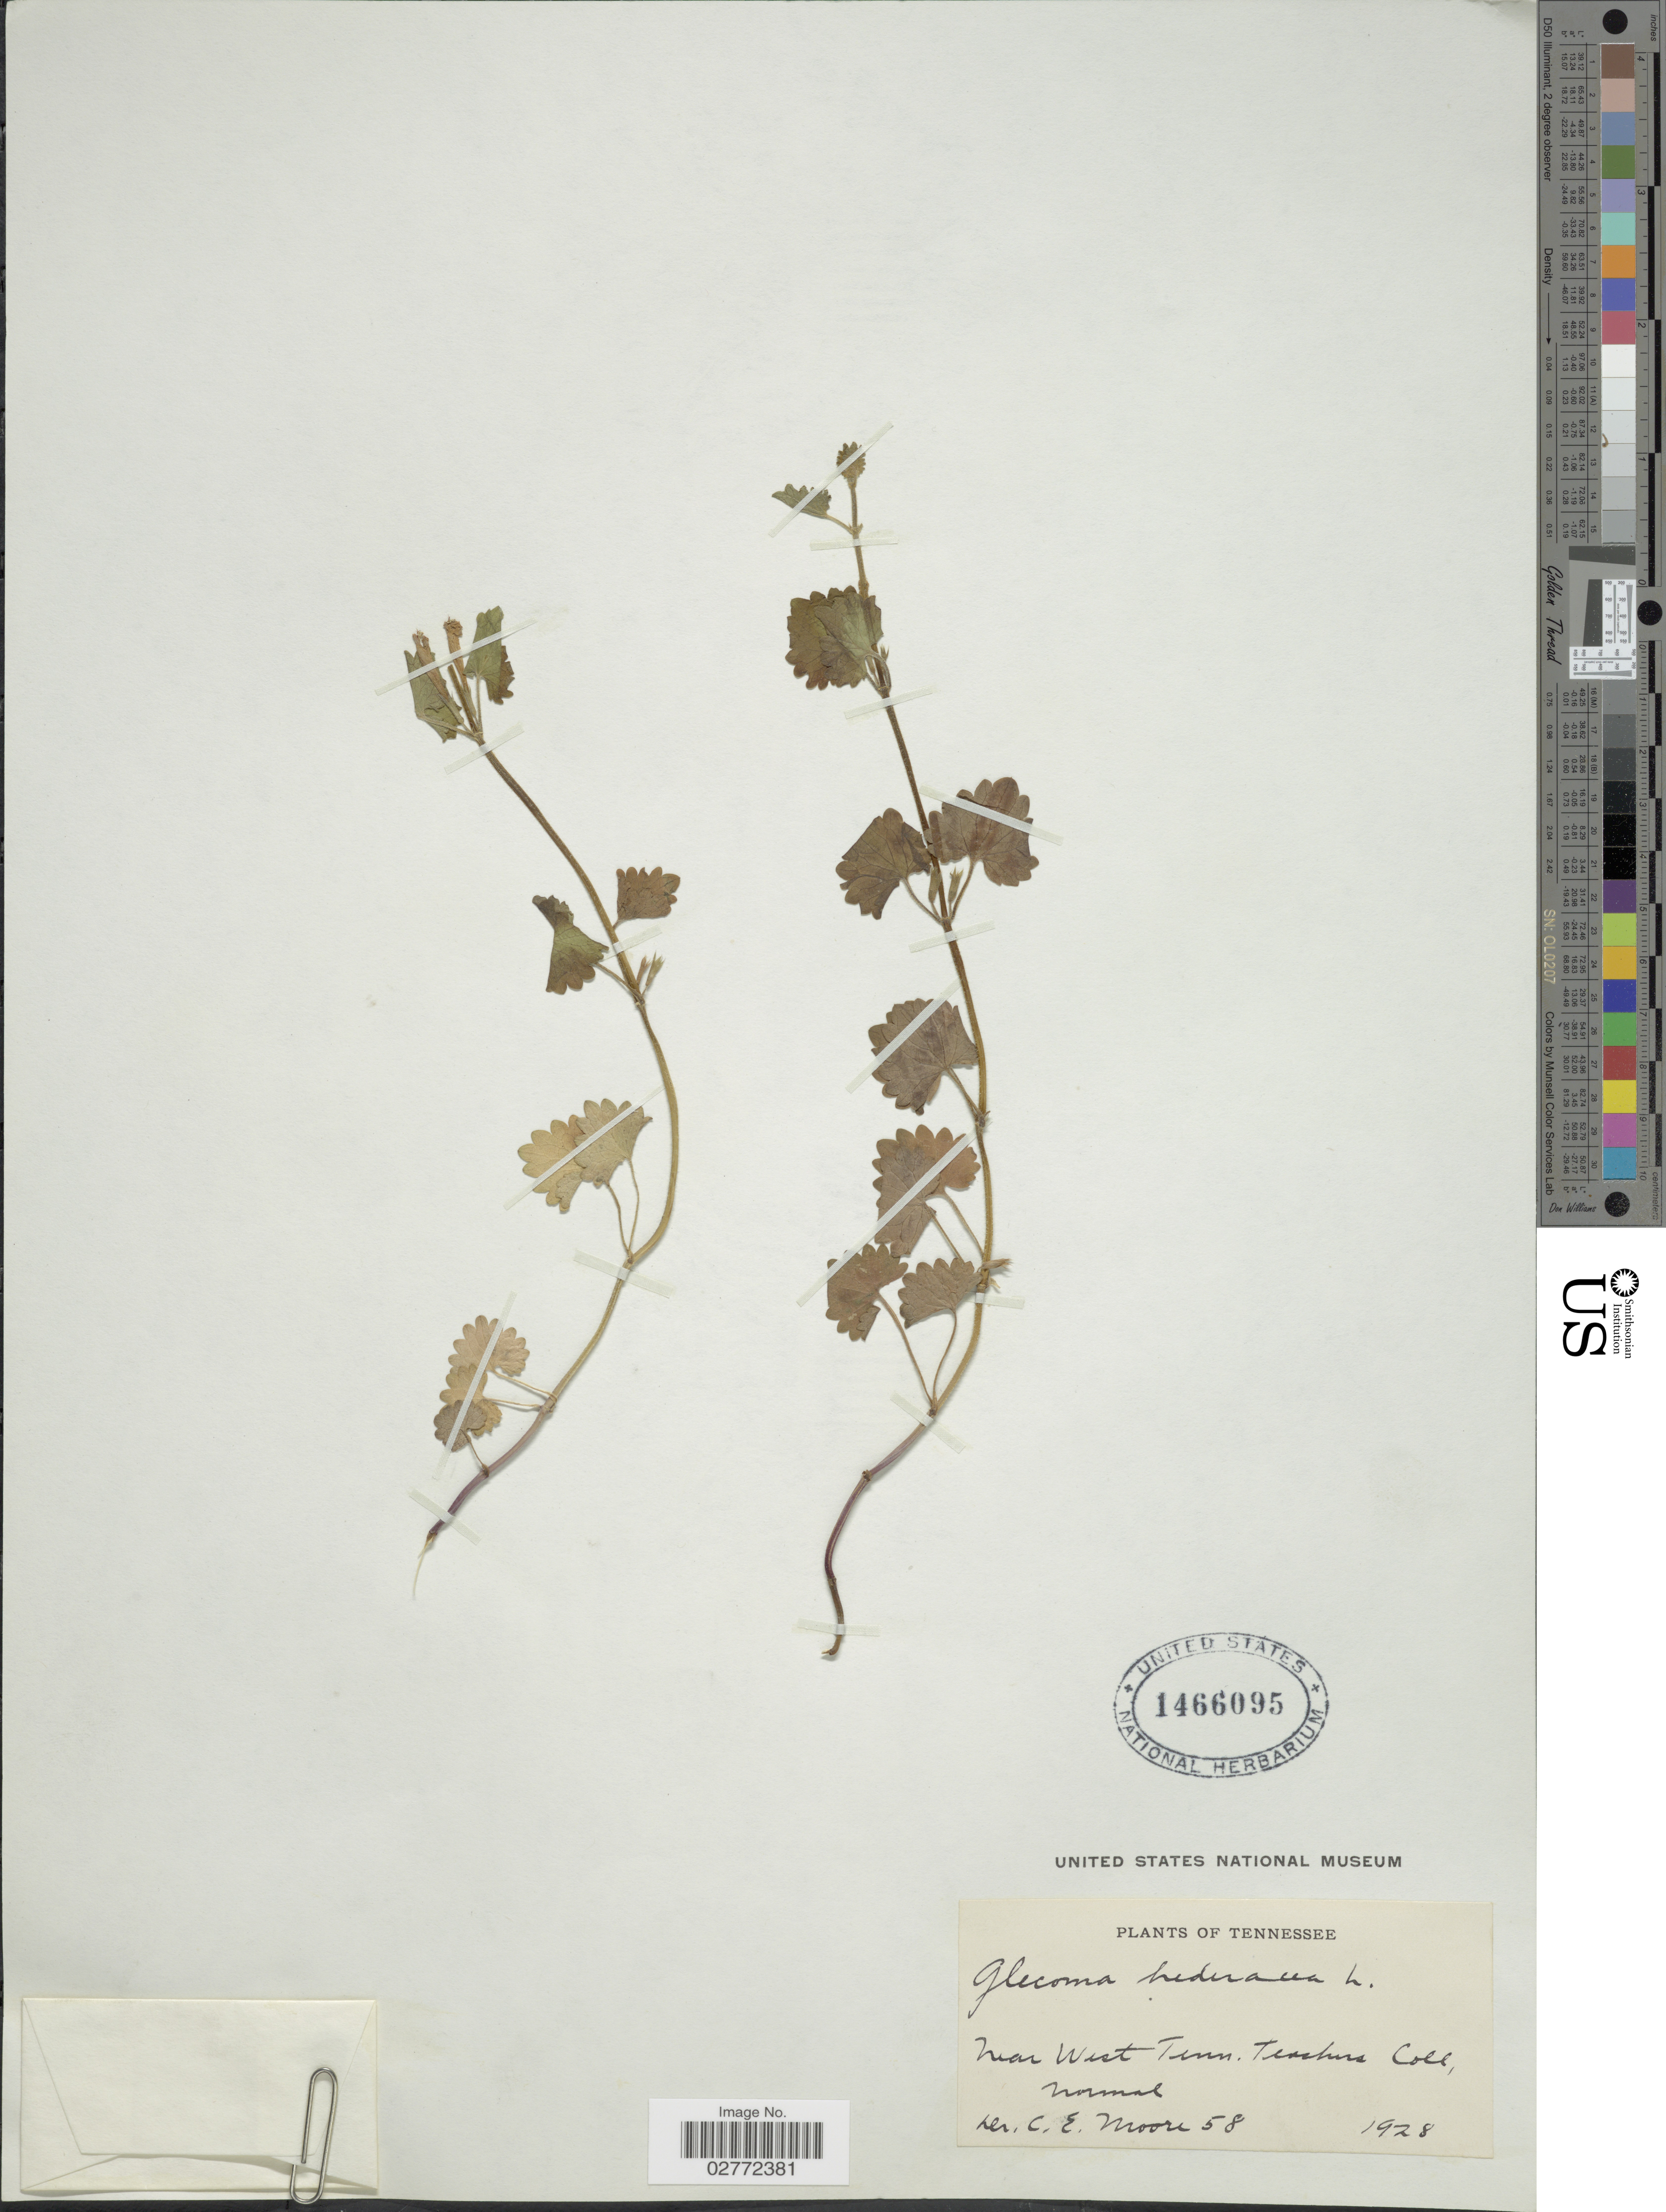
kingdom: Plantae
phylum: Tracheophyta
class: Magnoliopsida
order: Lamiales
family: Lamiaceae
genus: Glechoma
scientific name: Glechoma hederacea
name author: L.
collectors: C. Moore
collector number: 58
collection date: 1928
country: United States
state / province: Tennessee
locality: Near West Tenn. Teachers Coll.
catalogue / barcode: US 1466095